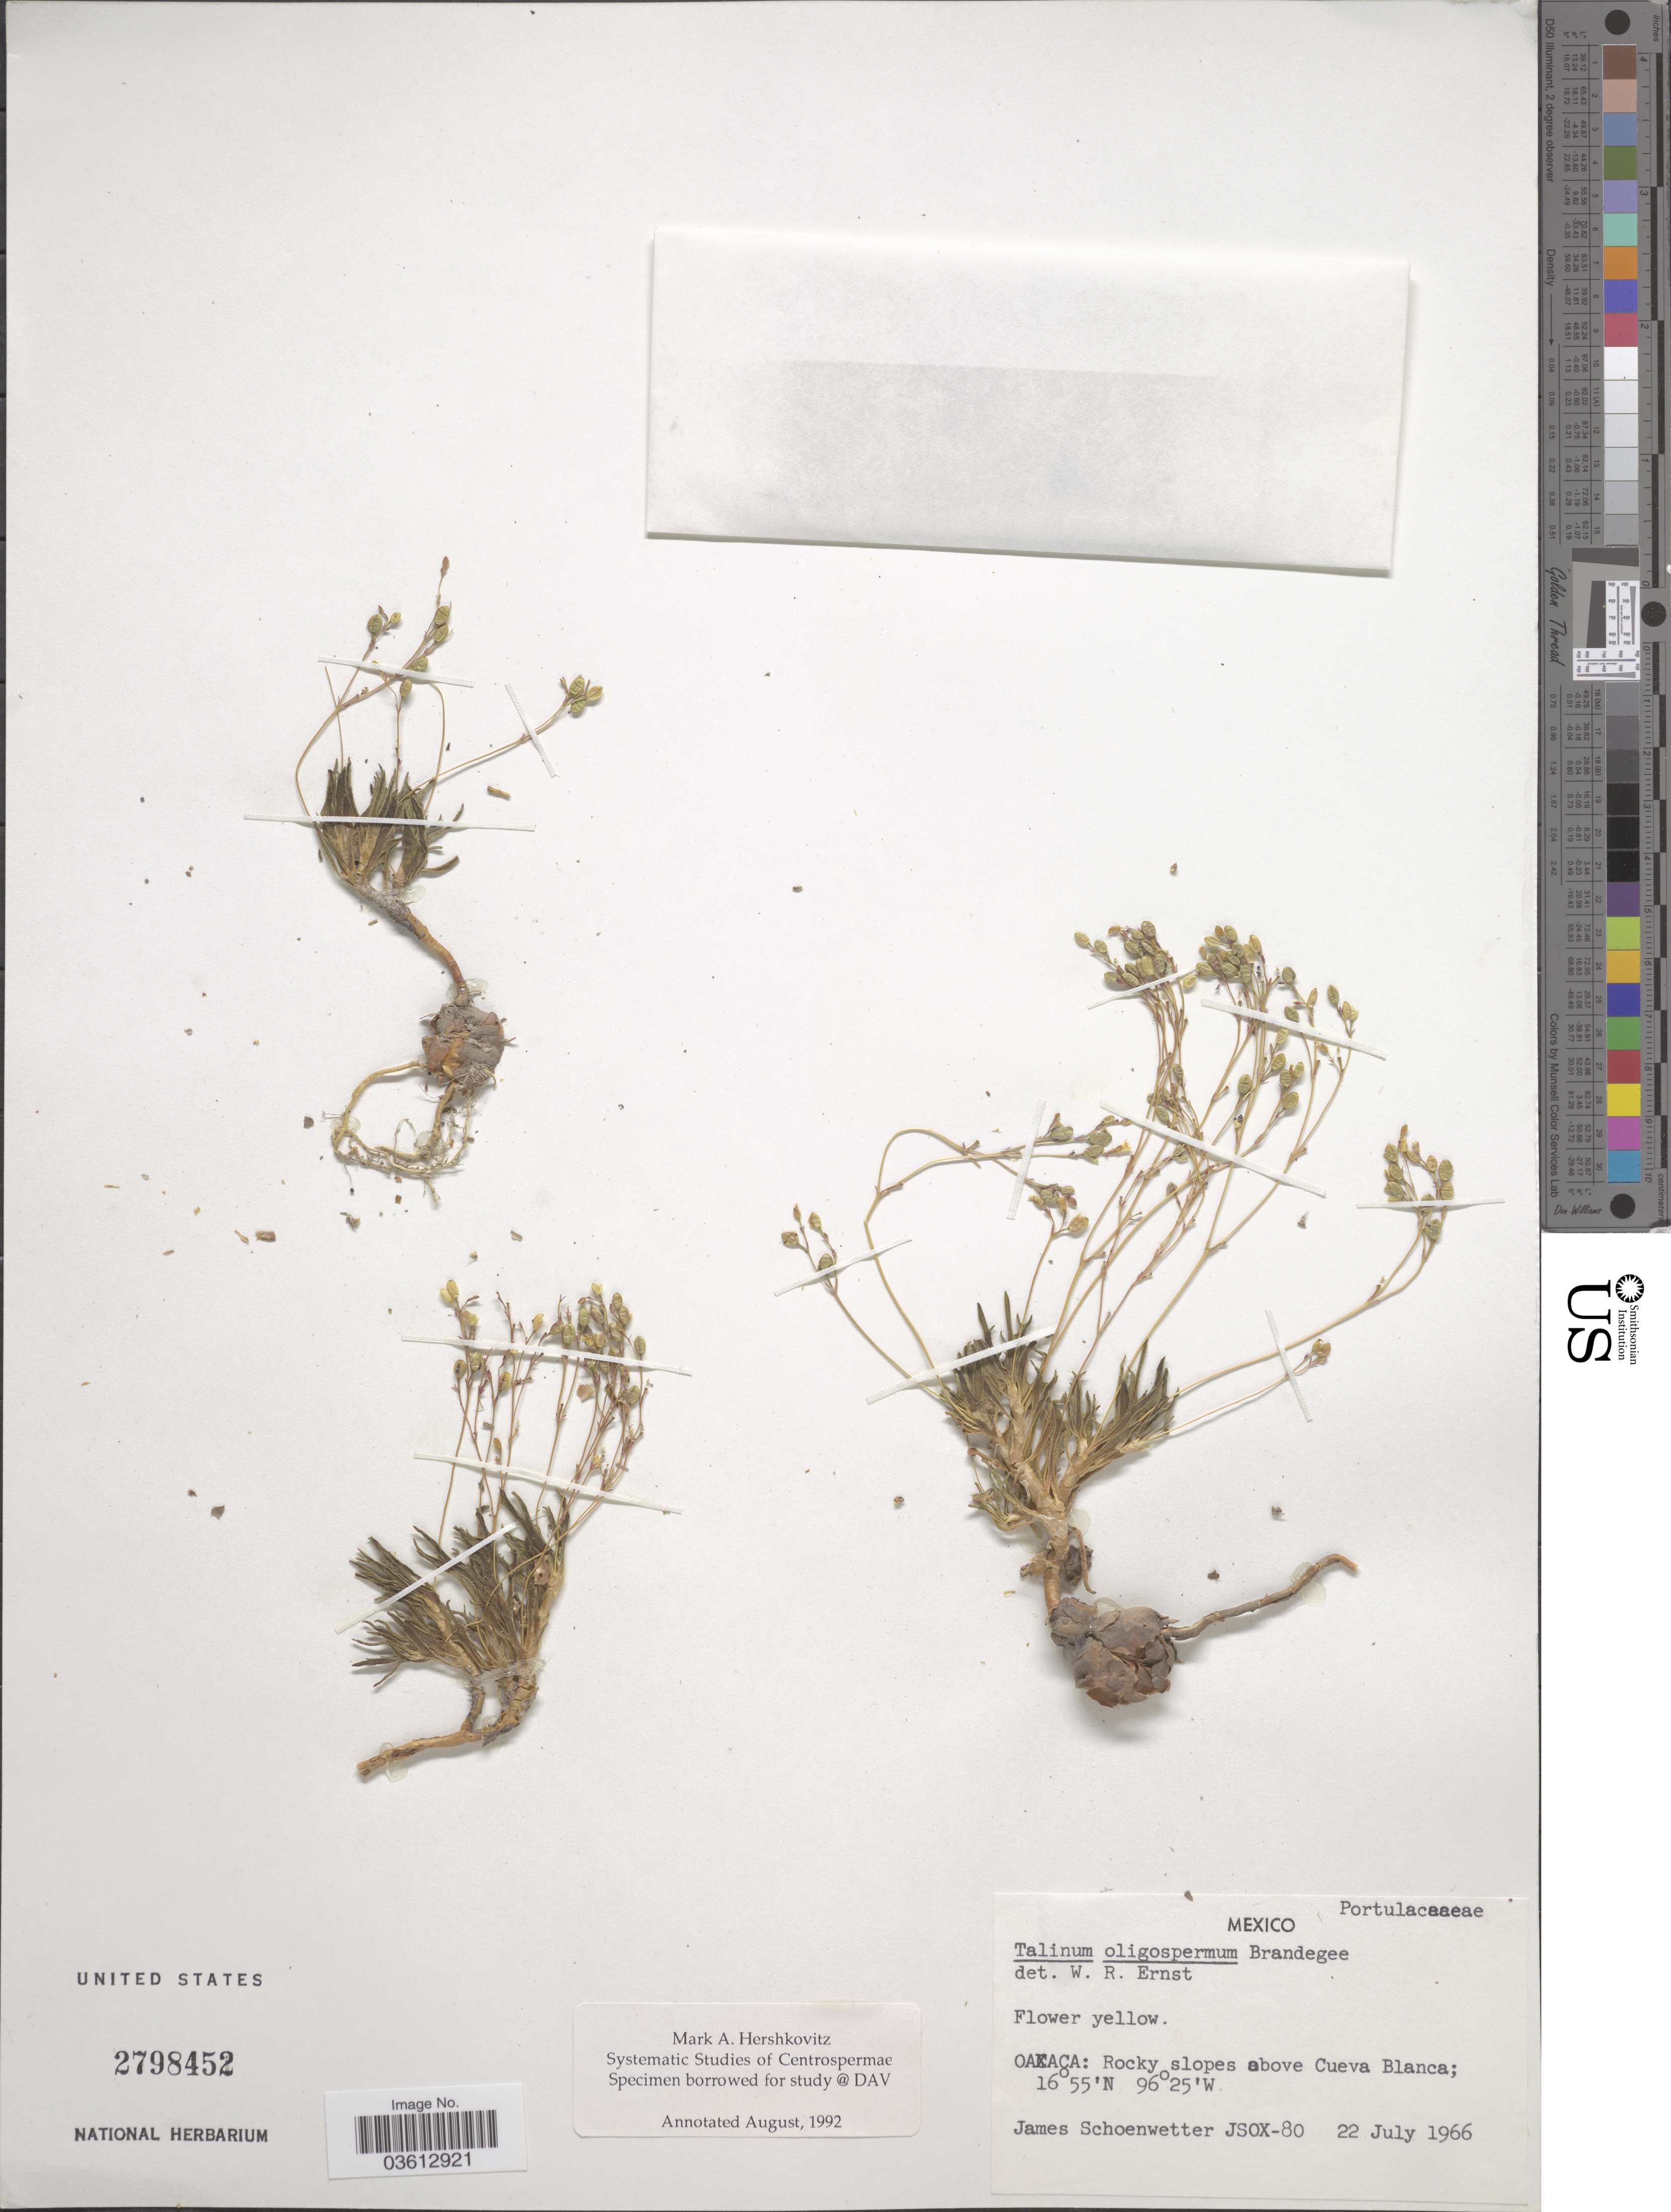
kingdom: Plantae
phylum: Tracheophyta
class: Magnoliopsida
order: Caryophyllales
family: Talinaceae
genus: Talinum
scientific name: Talinum oligospermum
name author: Brandegee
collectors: J. Schoenwetter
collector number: JSOX-80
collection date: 1966-07-22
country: Mexico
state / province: Oaxaca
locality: Rocky slopes above Cueva Blanca.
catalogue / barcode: US 2798452